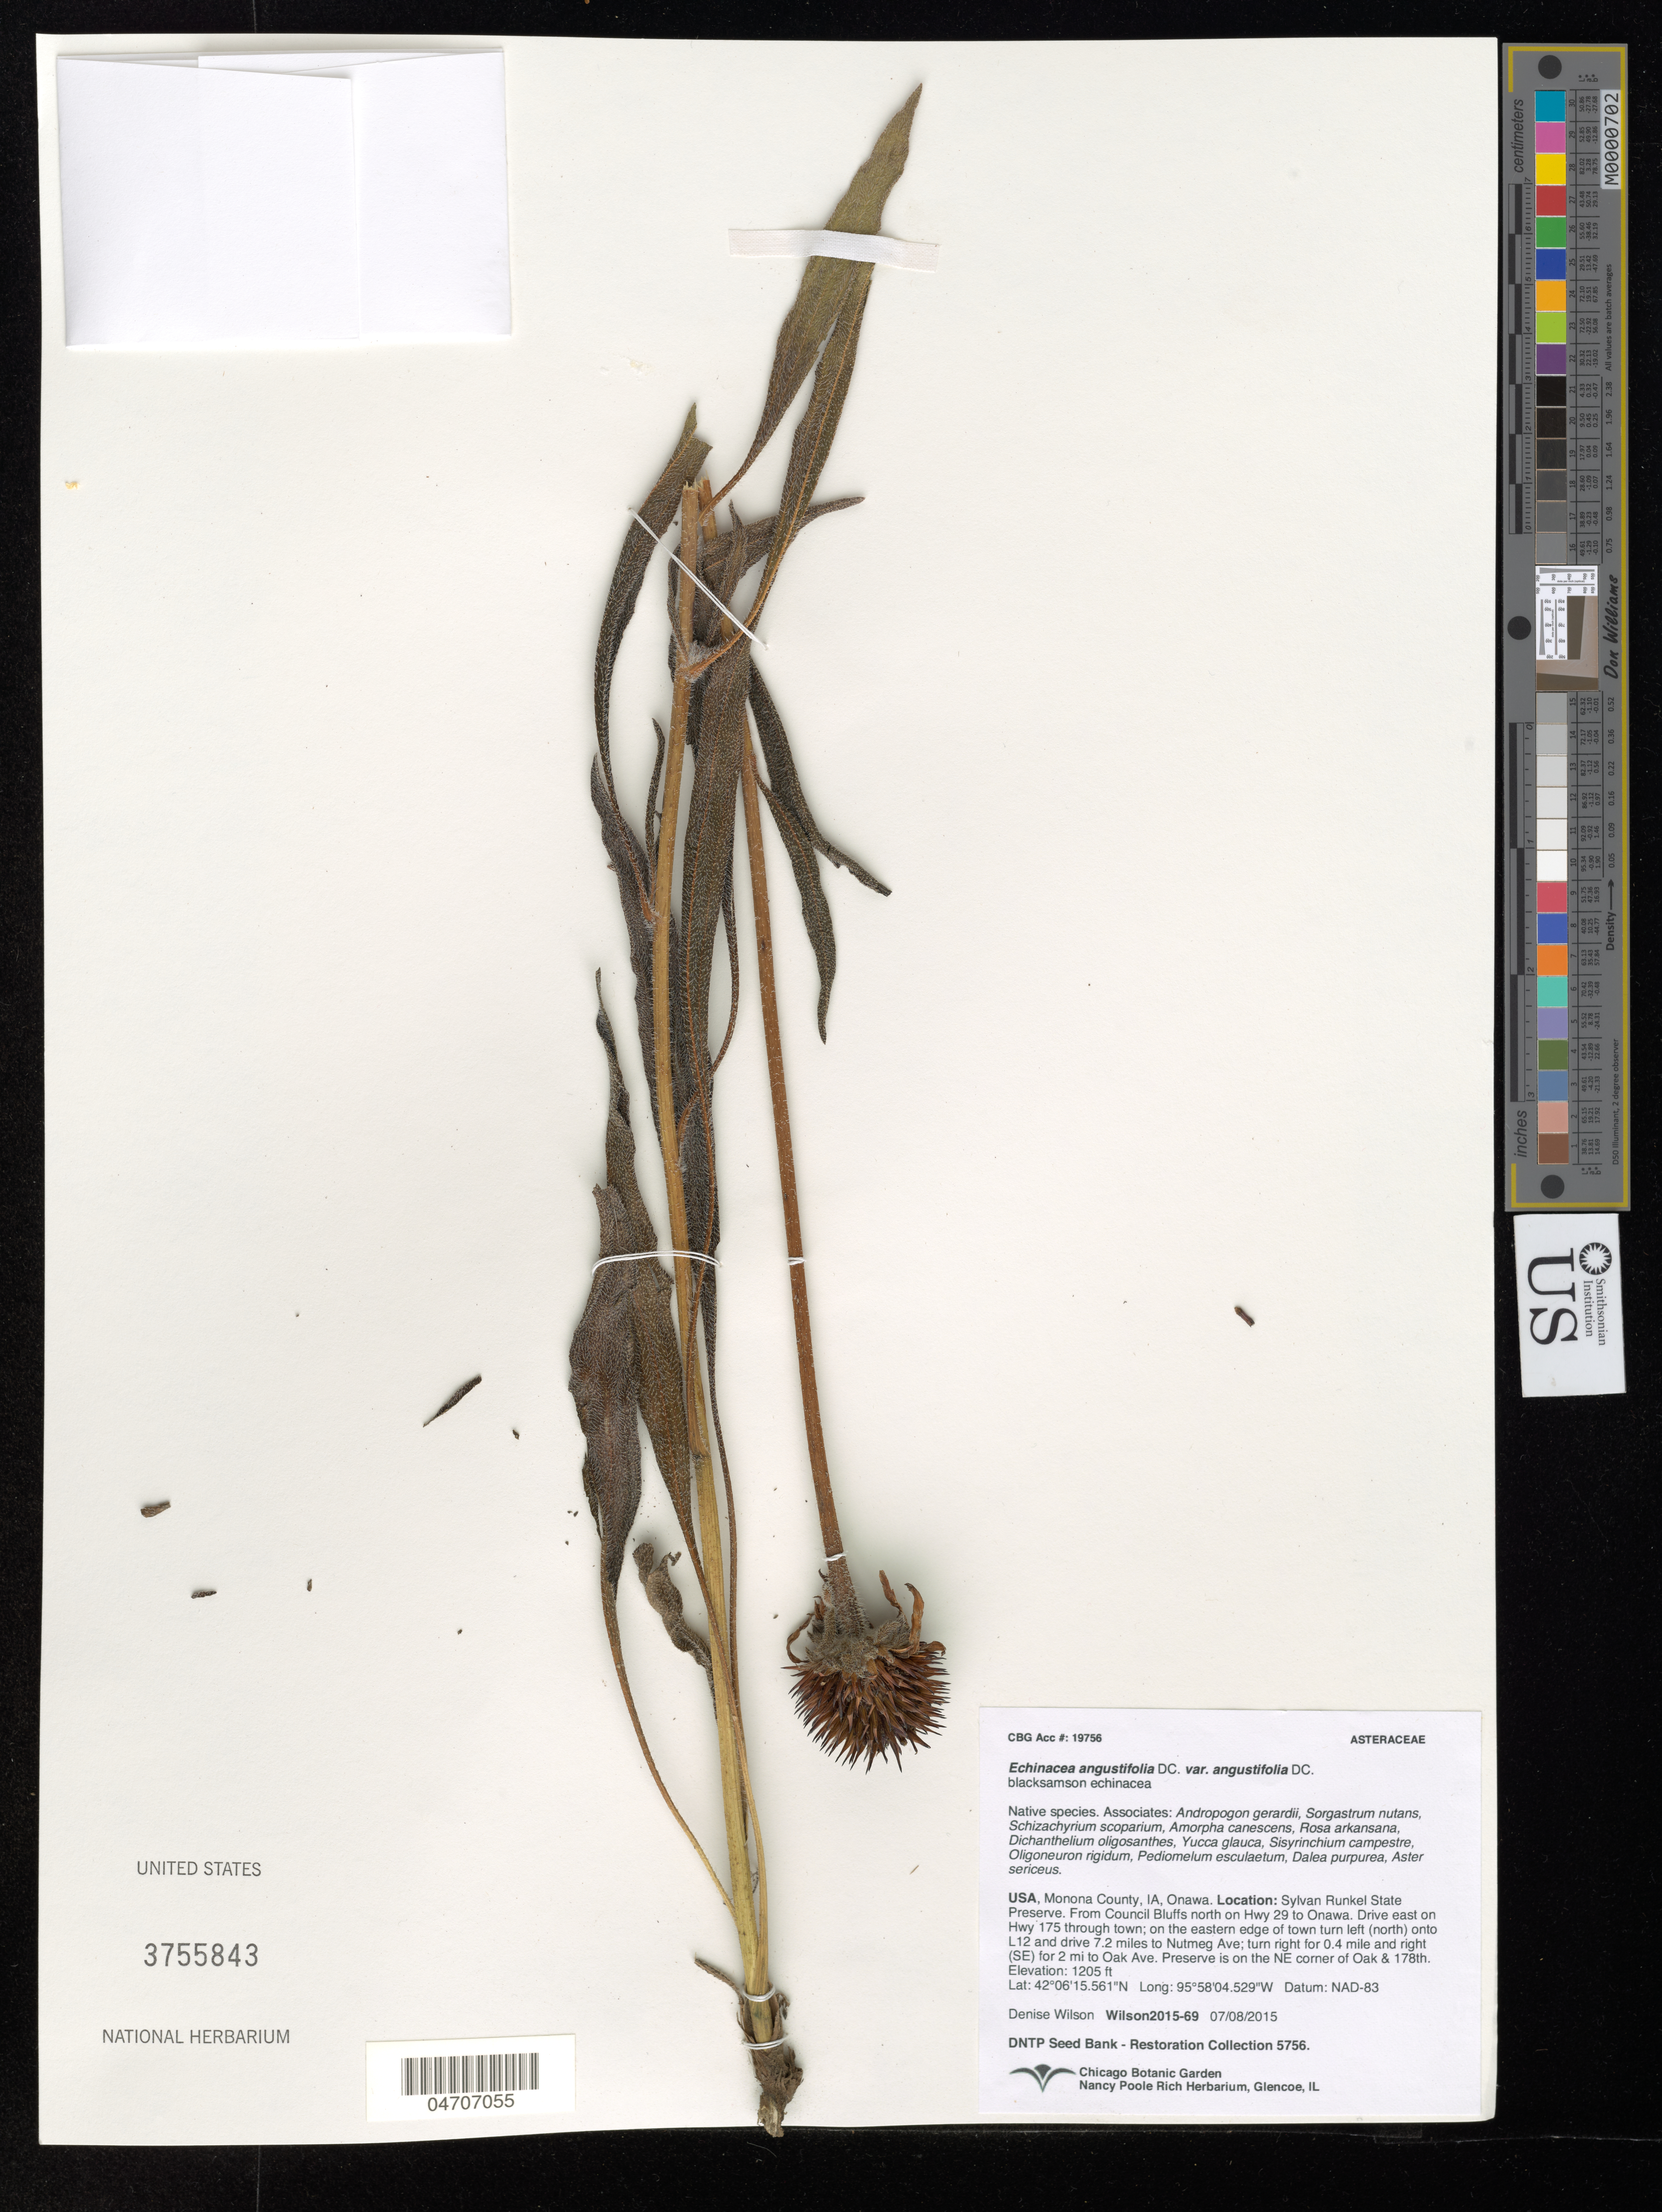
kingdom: Plantae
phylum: Tracheophyta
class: Magnoliopsida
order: Asterales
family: Asteraceae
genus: Echinacea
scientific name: Echinacea angustifolia var. angustifolia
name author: DC.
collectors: D. Wilson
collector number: Wilson2015-69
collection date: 2015-07-08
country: United States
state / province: Iowa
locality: Monona County, Onawa. Sylvan Runkel State Preserve. From Council Bluffs north on Hwy 29 to Onawa. Drive east on Hwy 175 through town; on the eastern edge of town turn left (north) onto L12 and drive 7.2 miles to Nutmeg Ave; turn right for 0.4 mile, and right (SE) for 2 mi to Oak Ave. Preserve is on the NE corner of Oak & 178th.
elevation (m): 367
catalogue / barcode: US 3755843